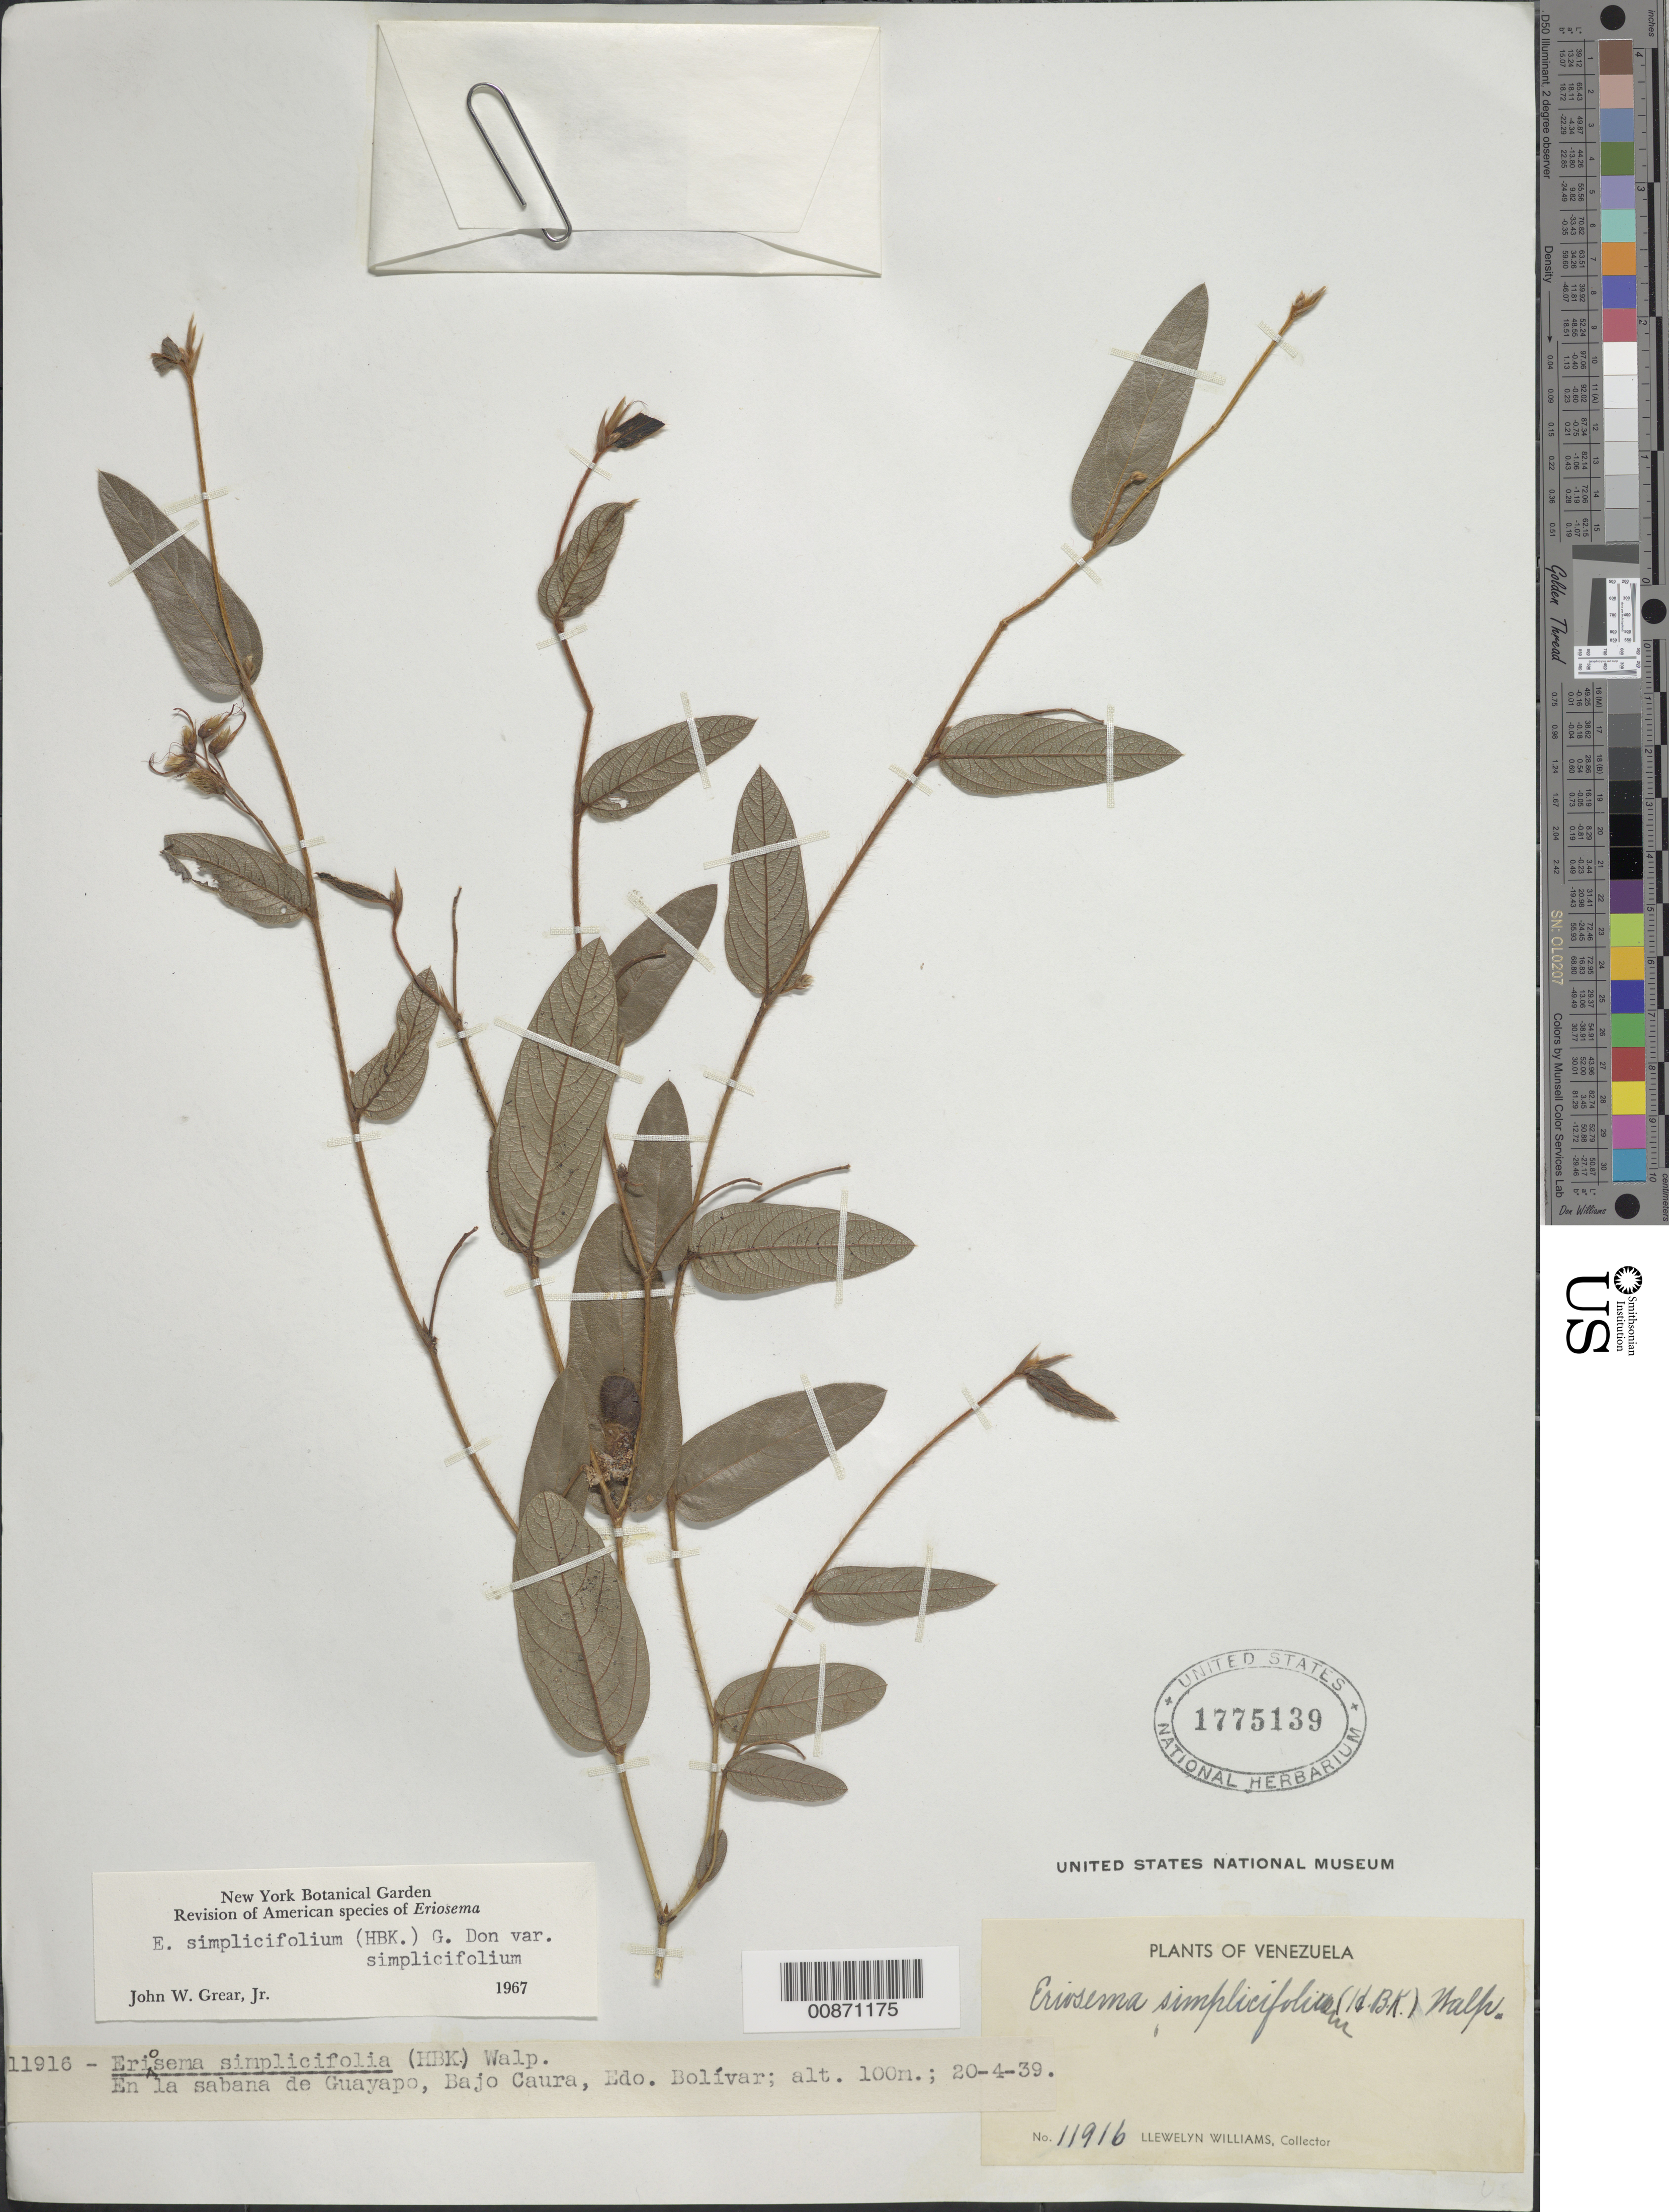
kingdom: Plantae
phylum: Tracheophyta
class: Magnoliopsida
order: Fabales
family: Fabaceae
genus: Eriosema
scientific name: Eriosema simplicifolium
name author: (Kunth) G. Don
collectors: Ll. Williams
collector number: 11916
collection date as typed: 20-Apr-39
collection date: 1939-04-20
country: Venezuela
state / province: Bolívar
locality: Guayapo, Bajo Caura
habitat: Sabana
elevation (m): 100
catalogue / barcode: US 1775139